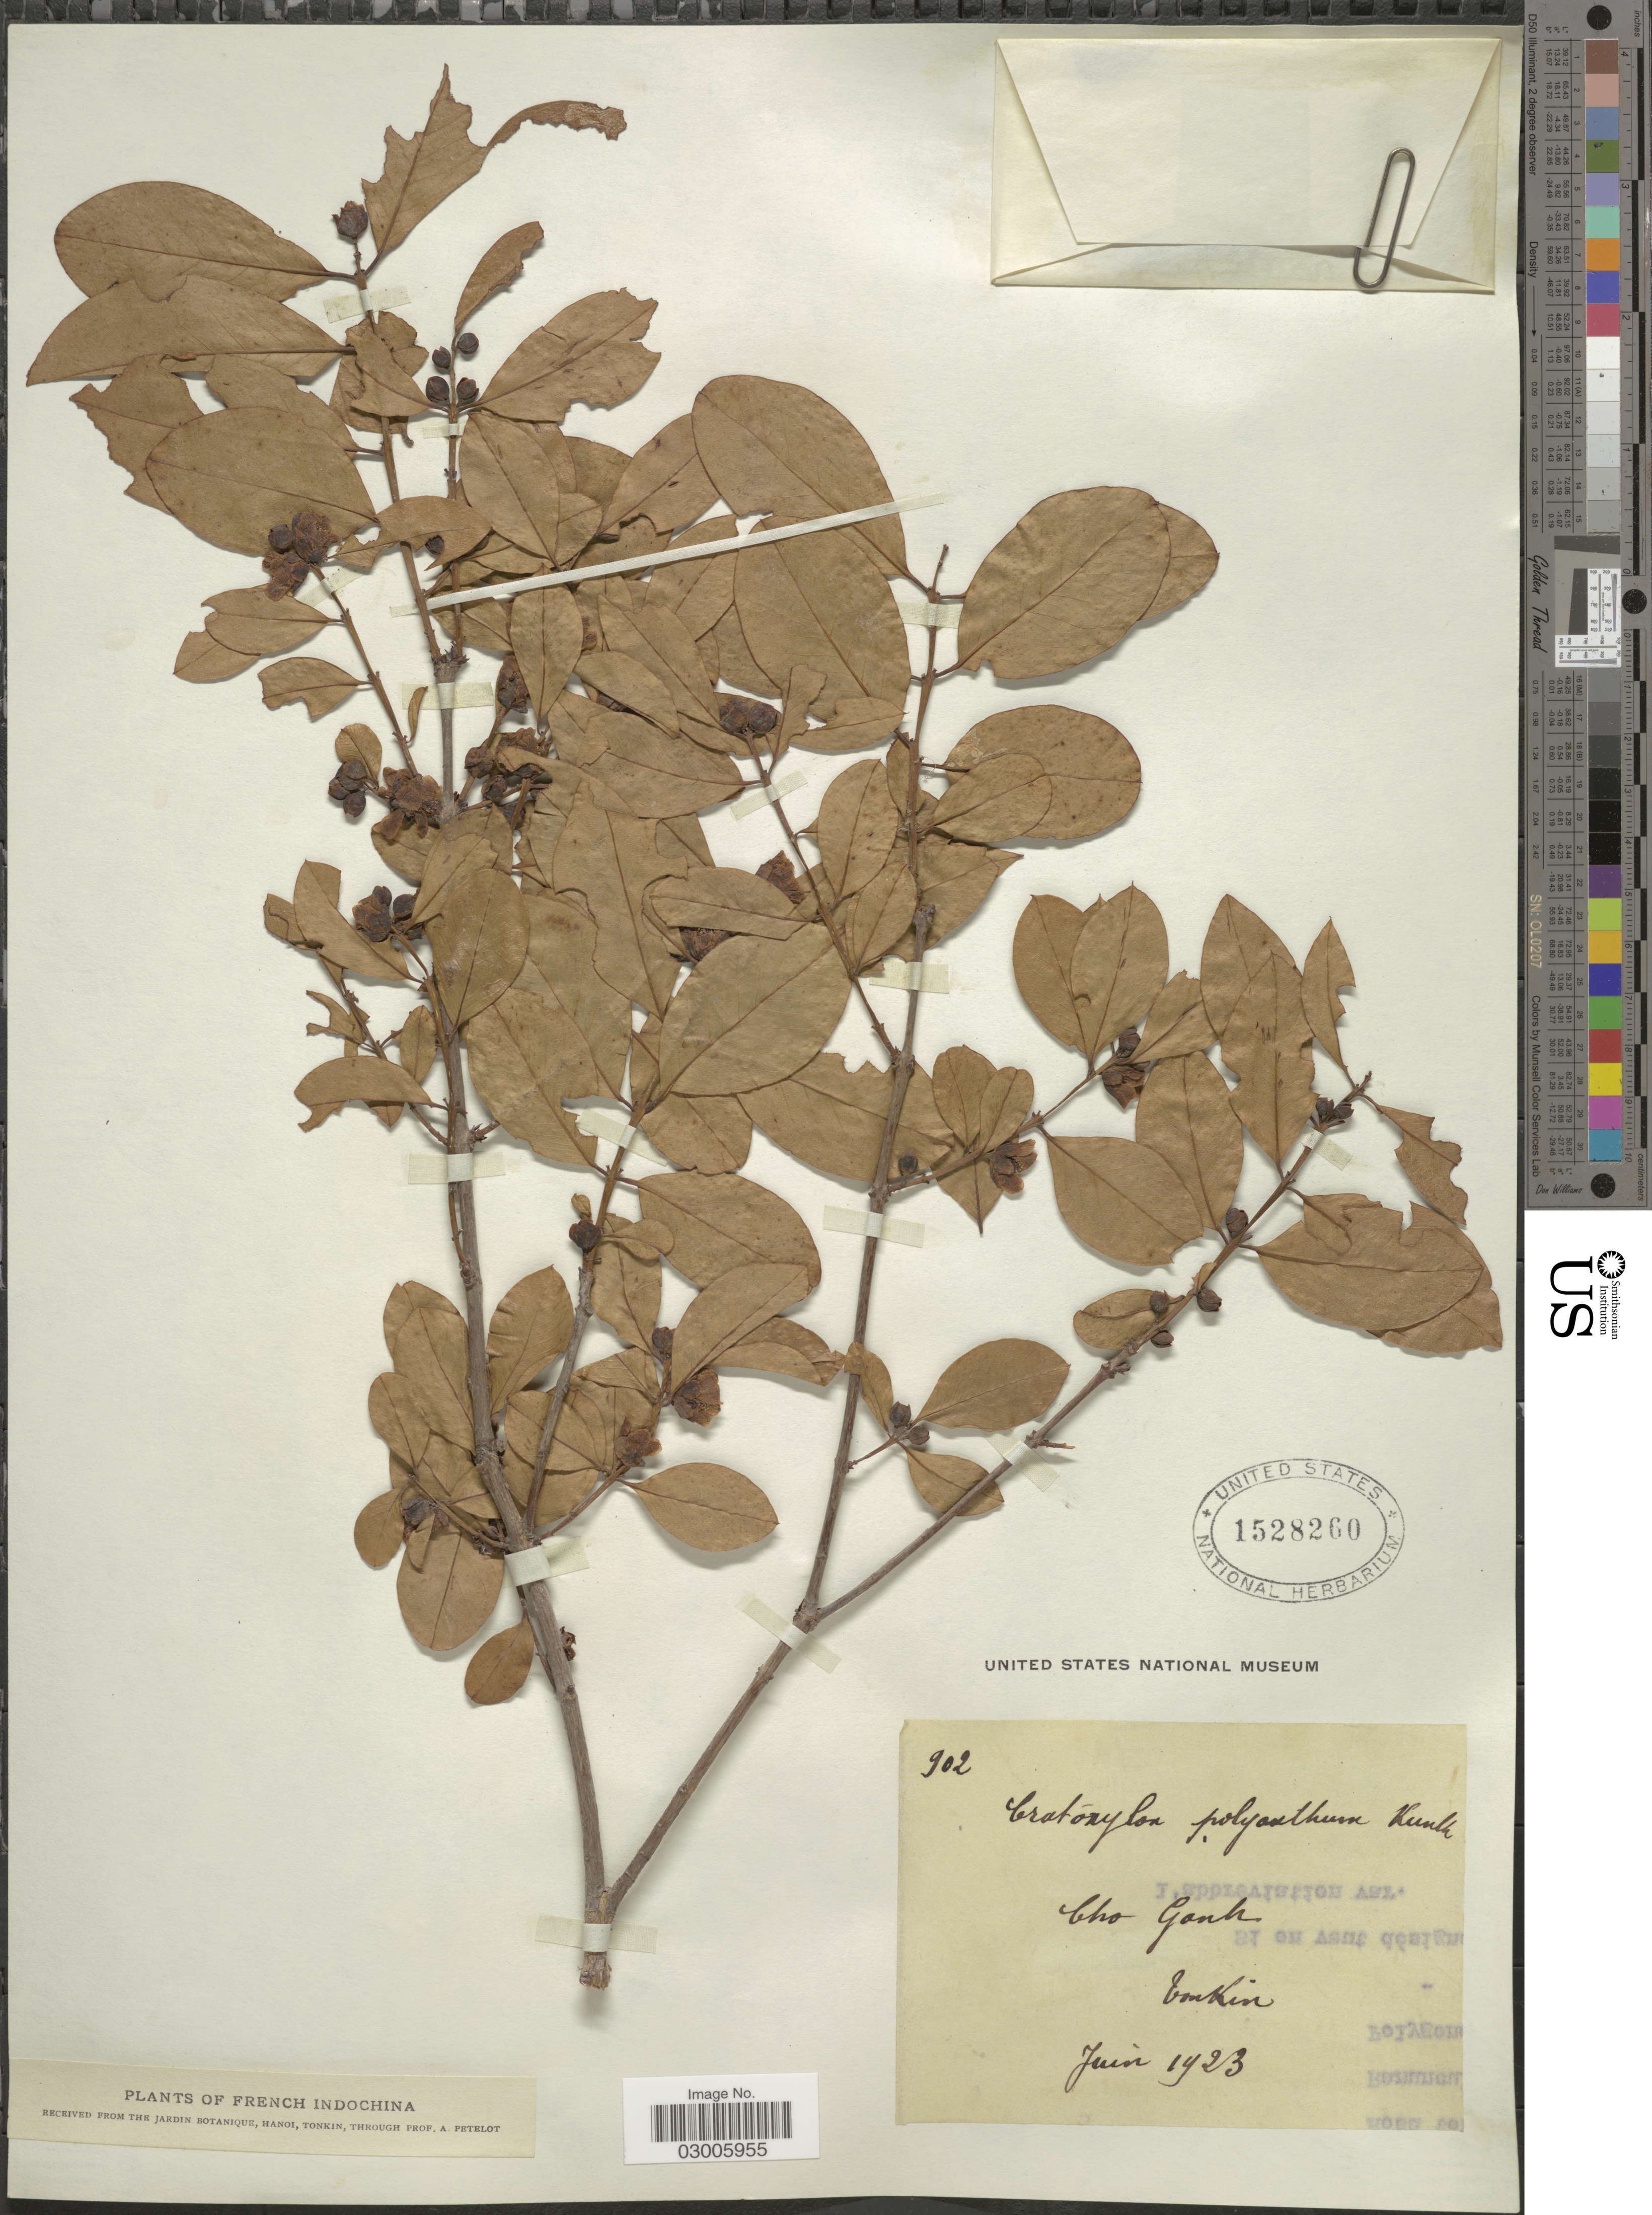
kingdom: Plantae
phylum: Tracheophyta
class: Magnoliopsida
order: Malpighiales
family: Hypericaceae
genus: Cratoxylum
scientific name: Cratoxylum polyanthum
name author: Korth.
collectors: A. Petelot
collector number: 902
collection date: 1923-06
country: Vietnam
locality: Tonkin. Cho Ganh.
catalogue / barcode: US 1528260